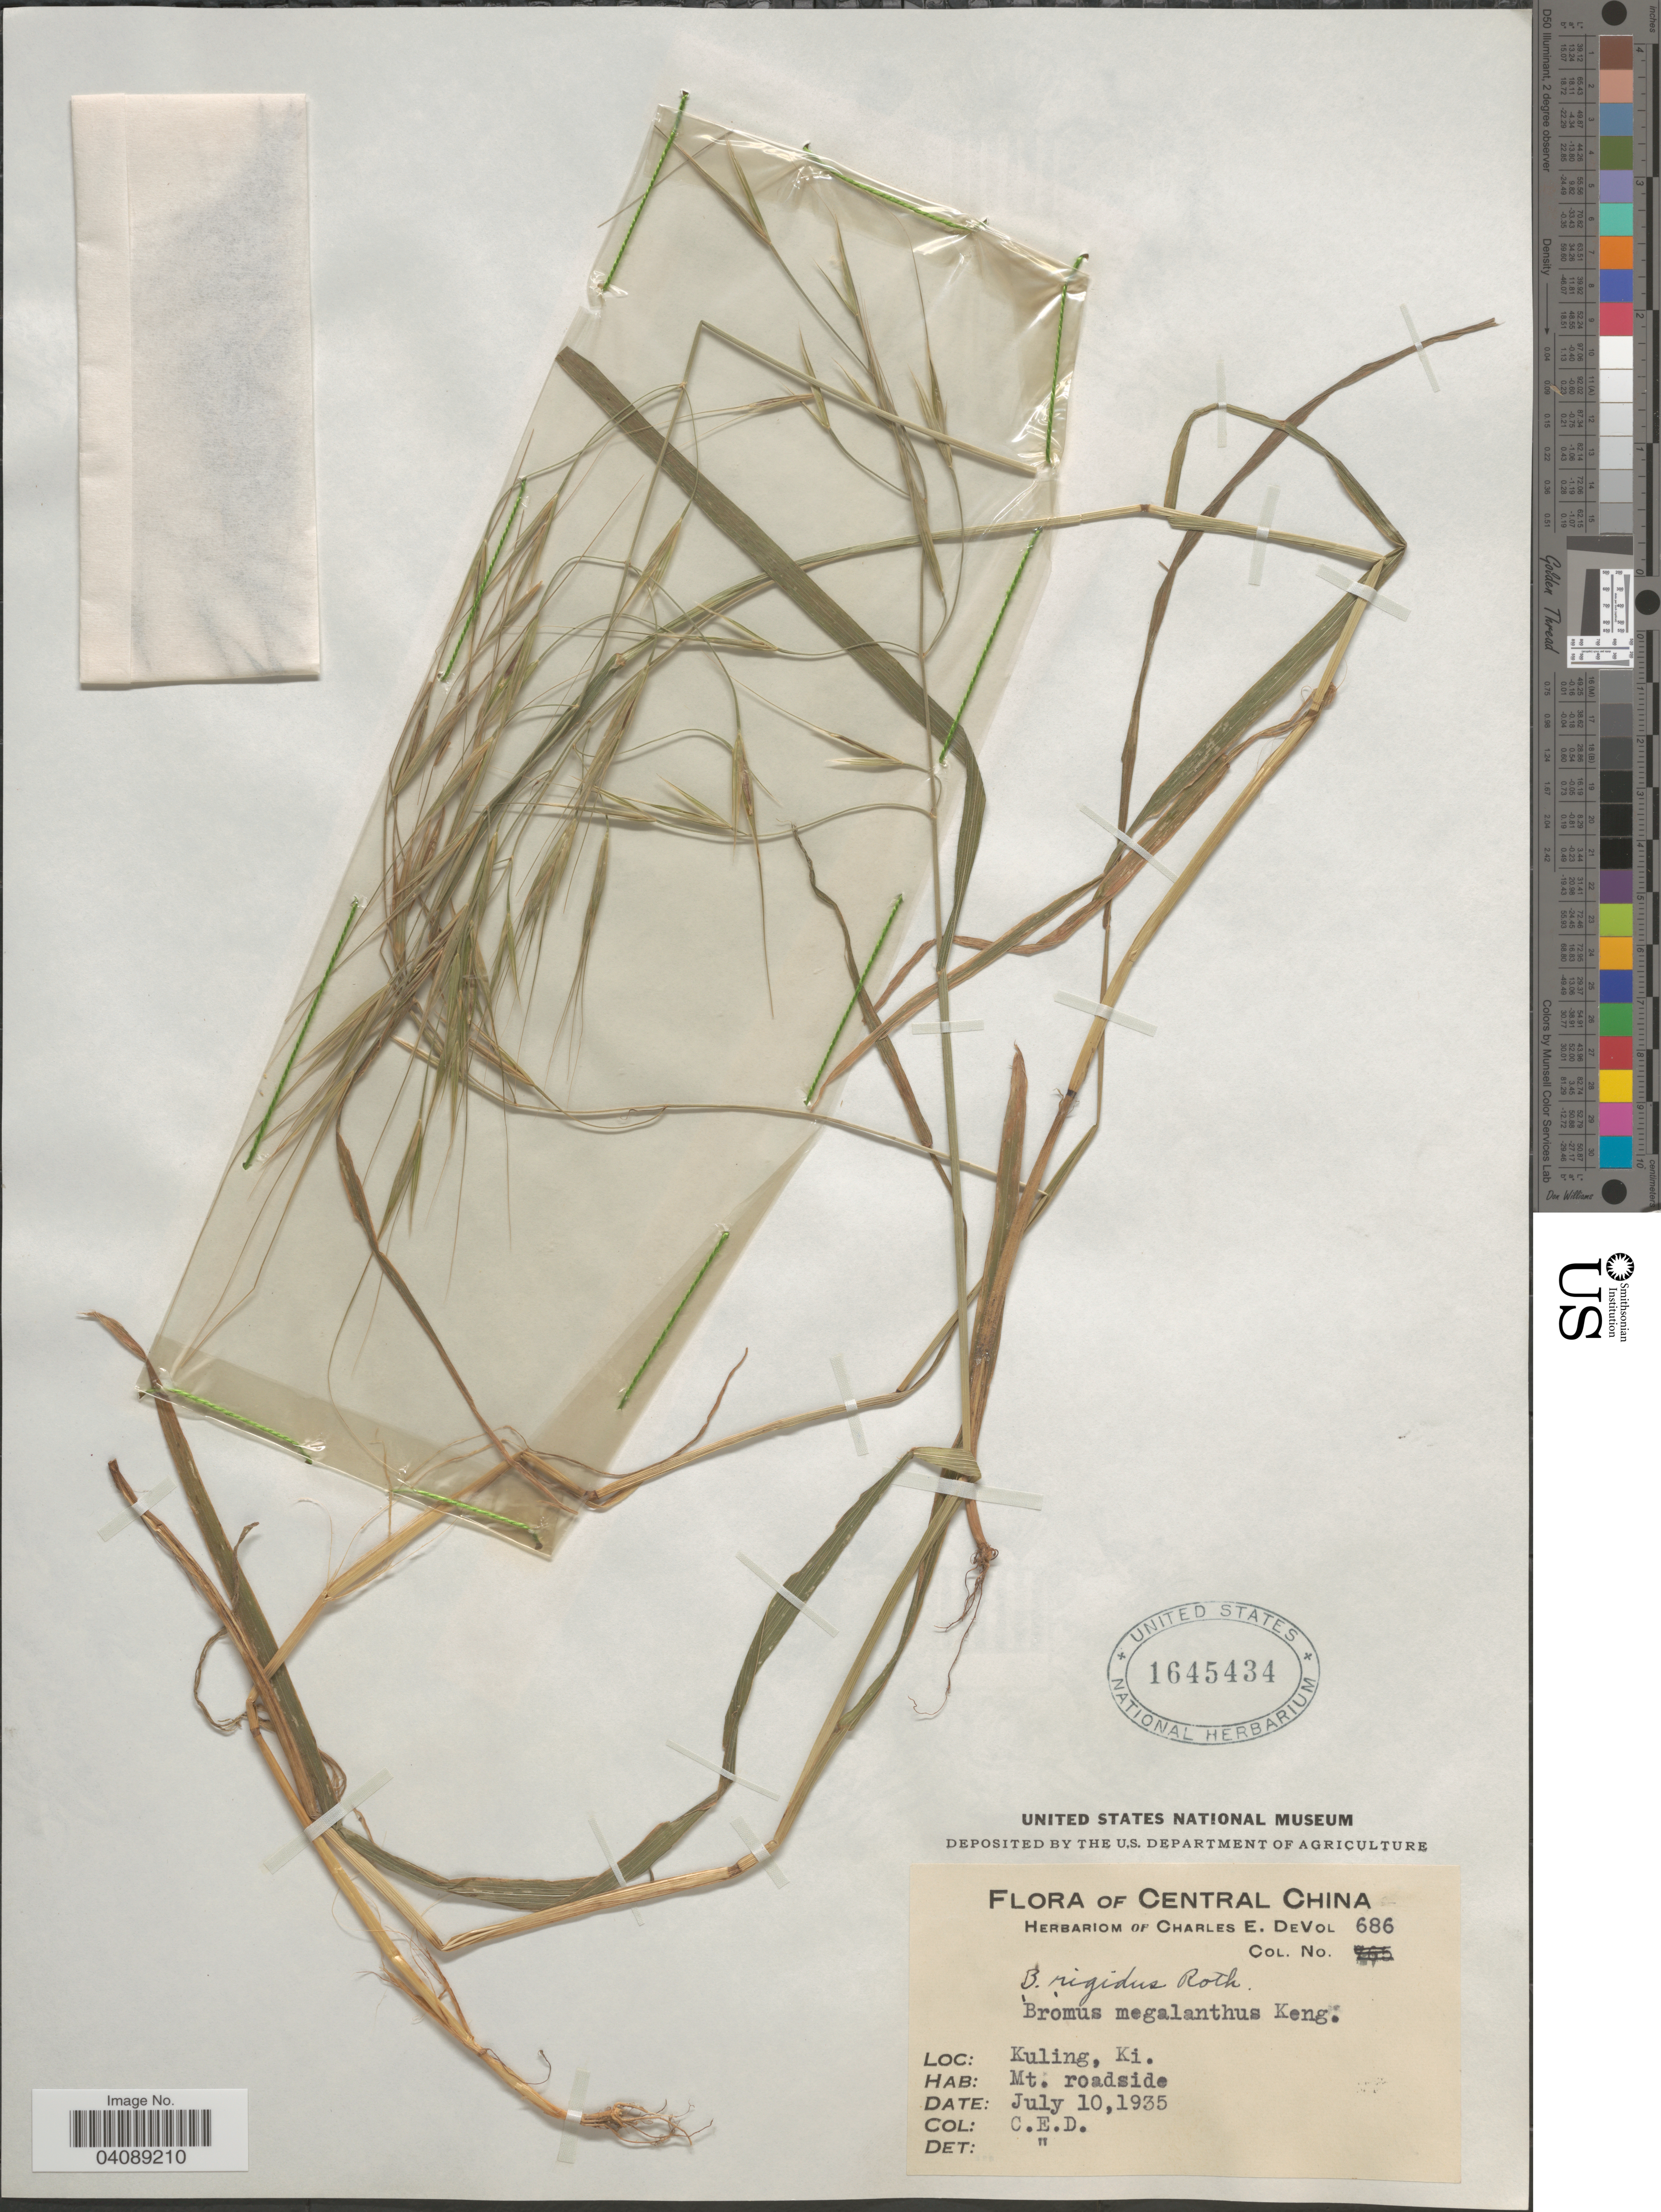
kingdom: Plantae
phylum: Tracheophyta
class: Liliopsida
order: Poales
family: Poaceae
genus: Bromus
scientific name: Bromus rigidus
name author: Roth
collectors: C. E. De Vol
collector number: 686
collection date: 1935-07-10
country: China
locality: Central China. Kuling, Ki. Mt. roadside.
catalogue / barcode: US 1645434